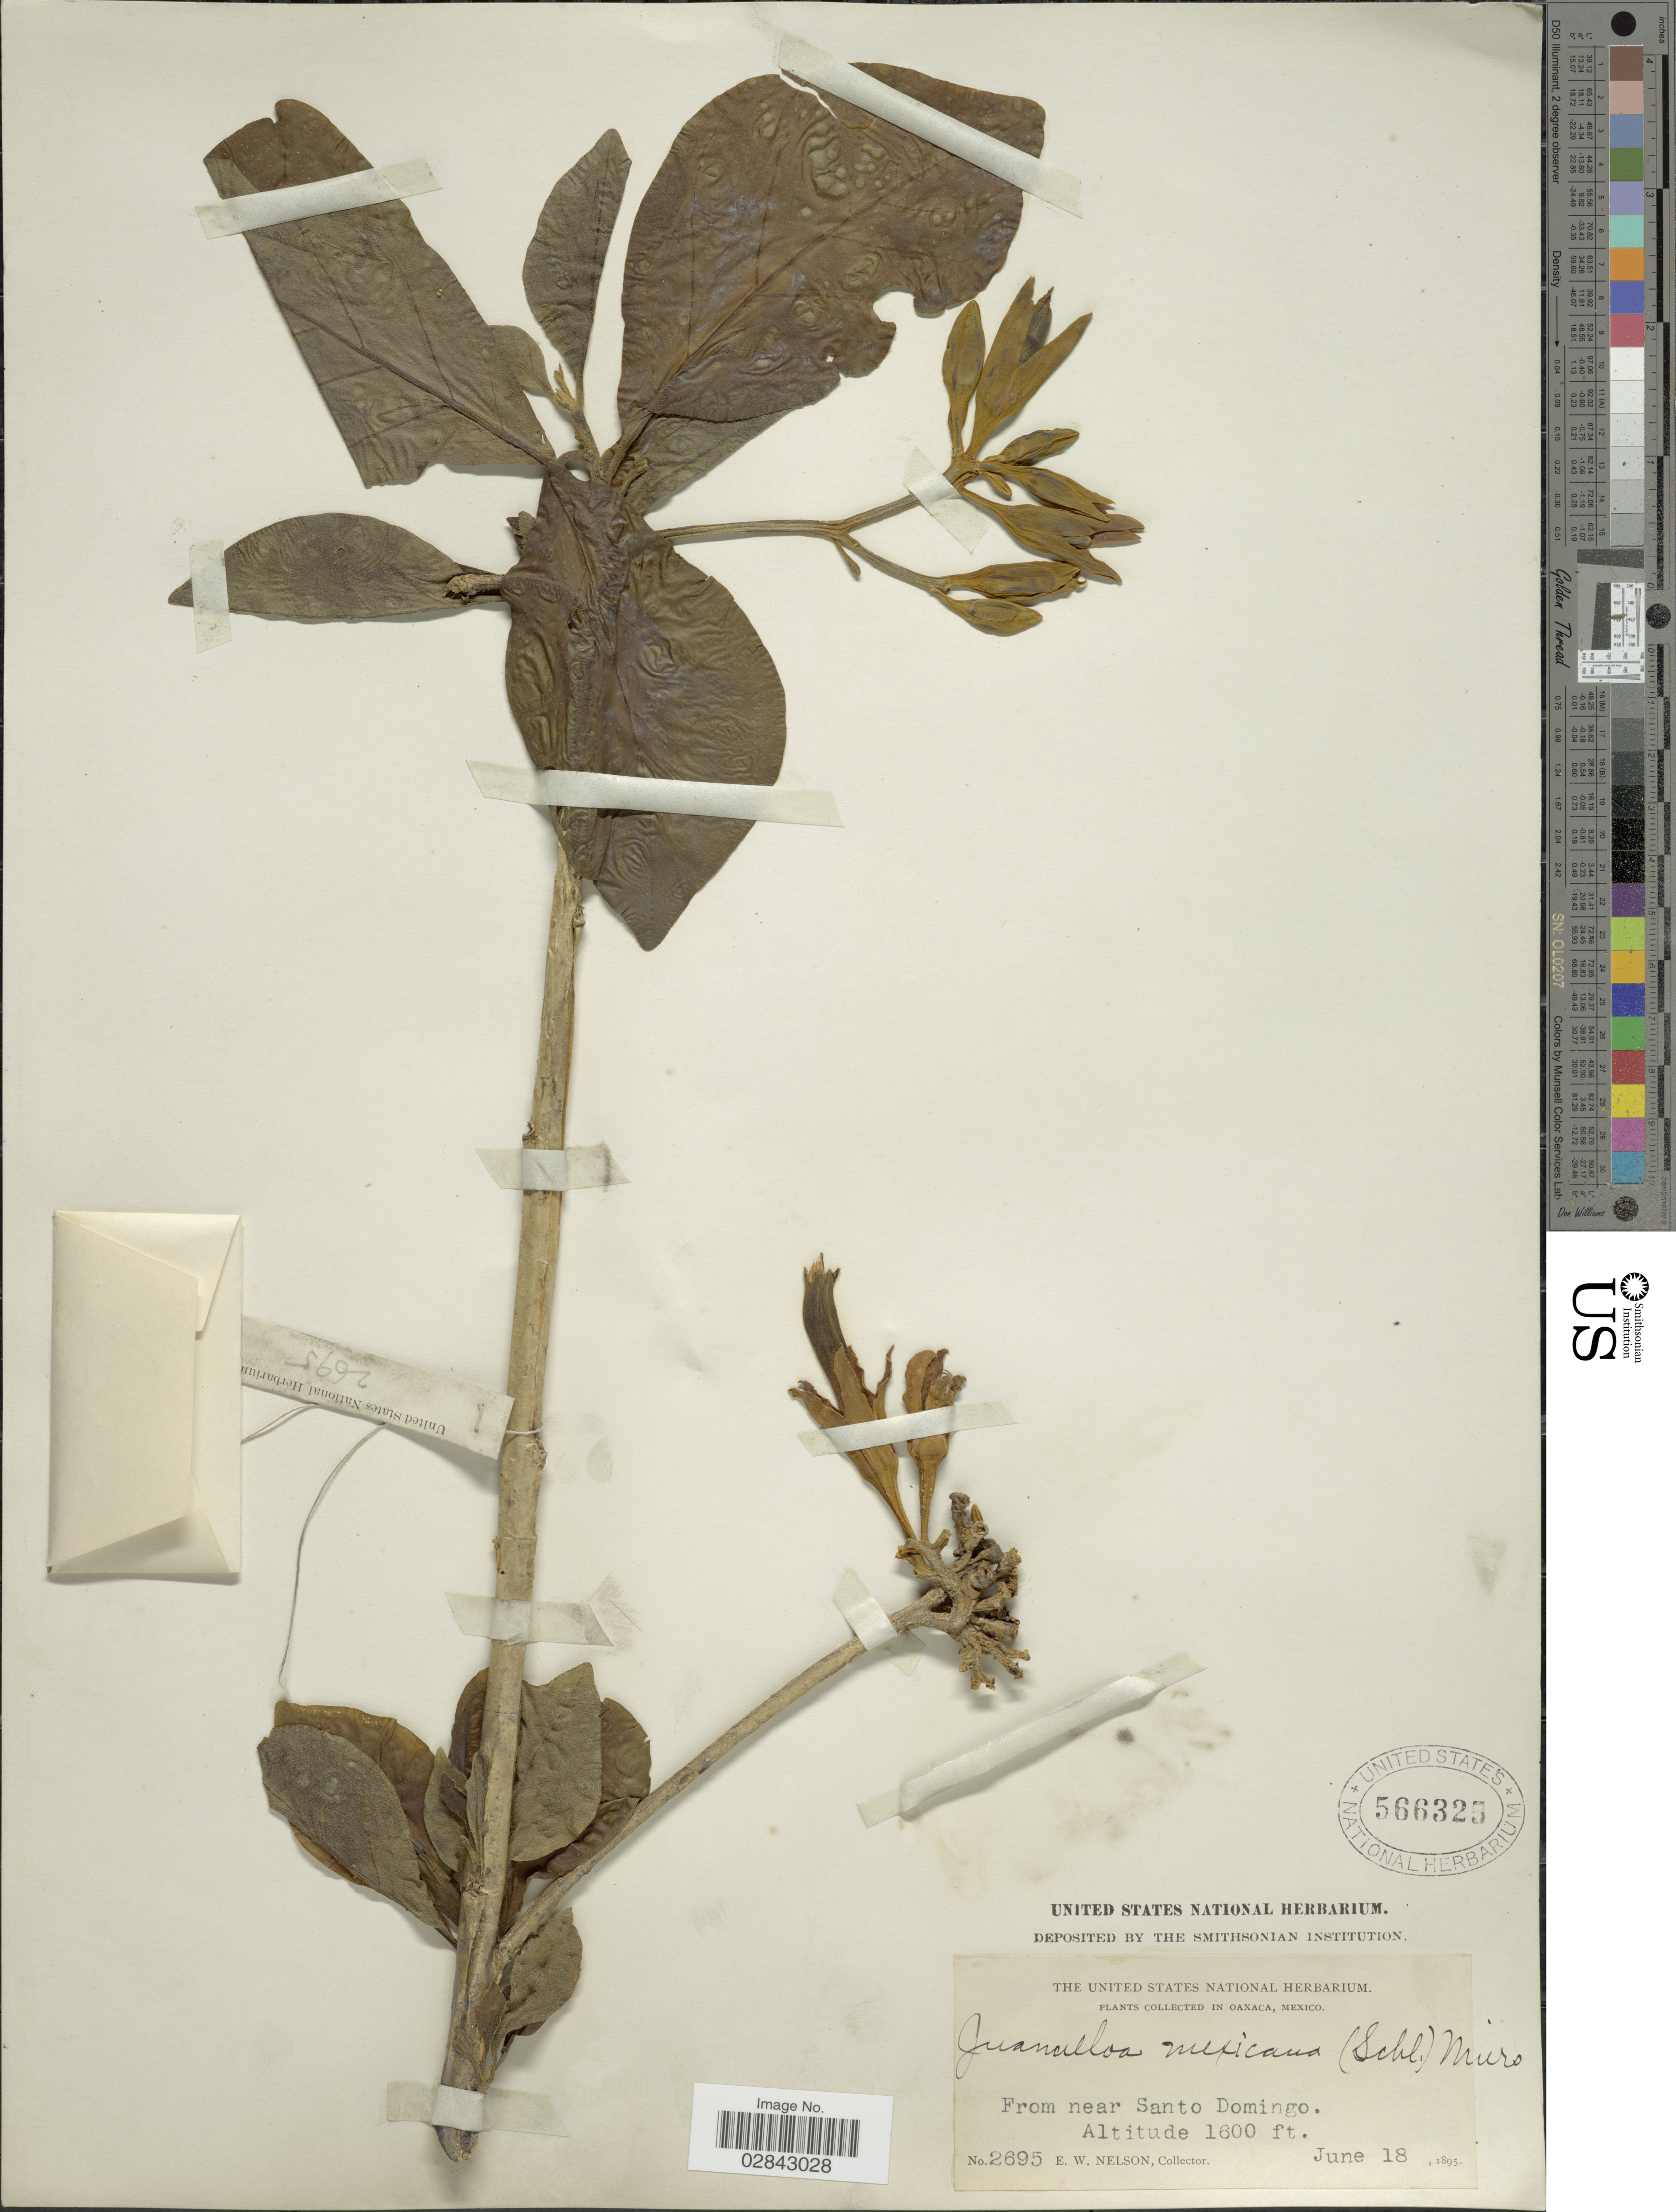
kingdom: Plantae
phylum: Tracheophyta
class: Magnoliopsida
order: Solanales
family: Solanaceae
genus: Juanulloa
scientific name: Juanulloa mexicana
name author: Miers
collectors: E. W. Nelson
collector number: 2695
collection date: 1895-06-18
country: Mexico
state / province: Oaxaca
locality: Near Santo Domingo.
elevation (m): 488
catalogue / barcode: US 566325